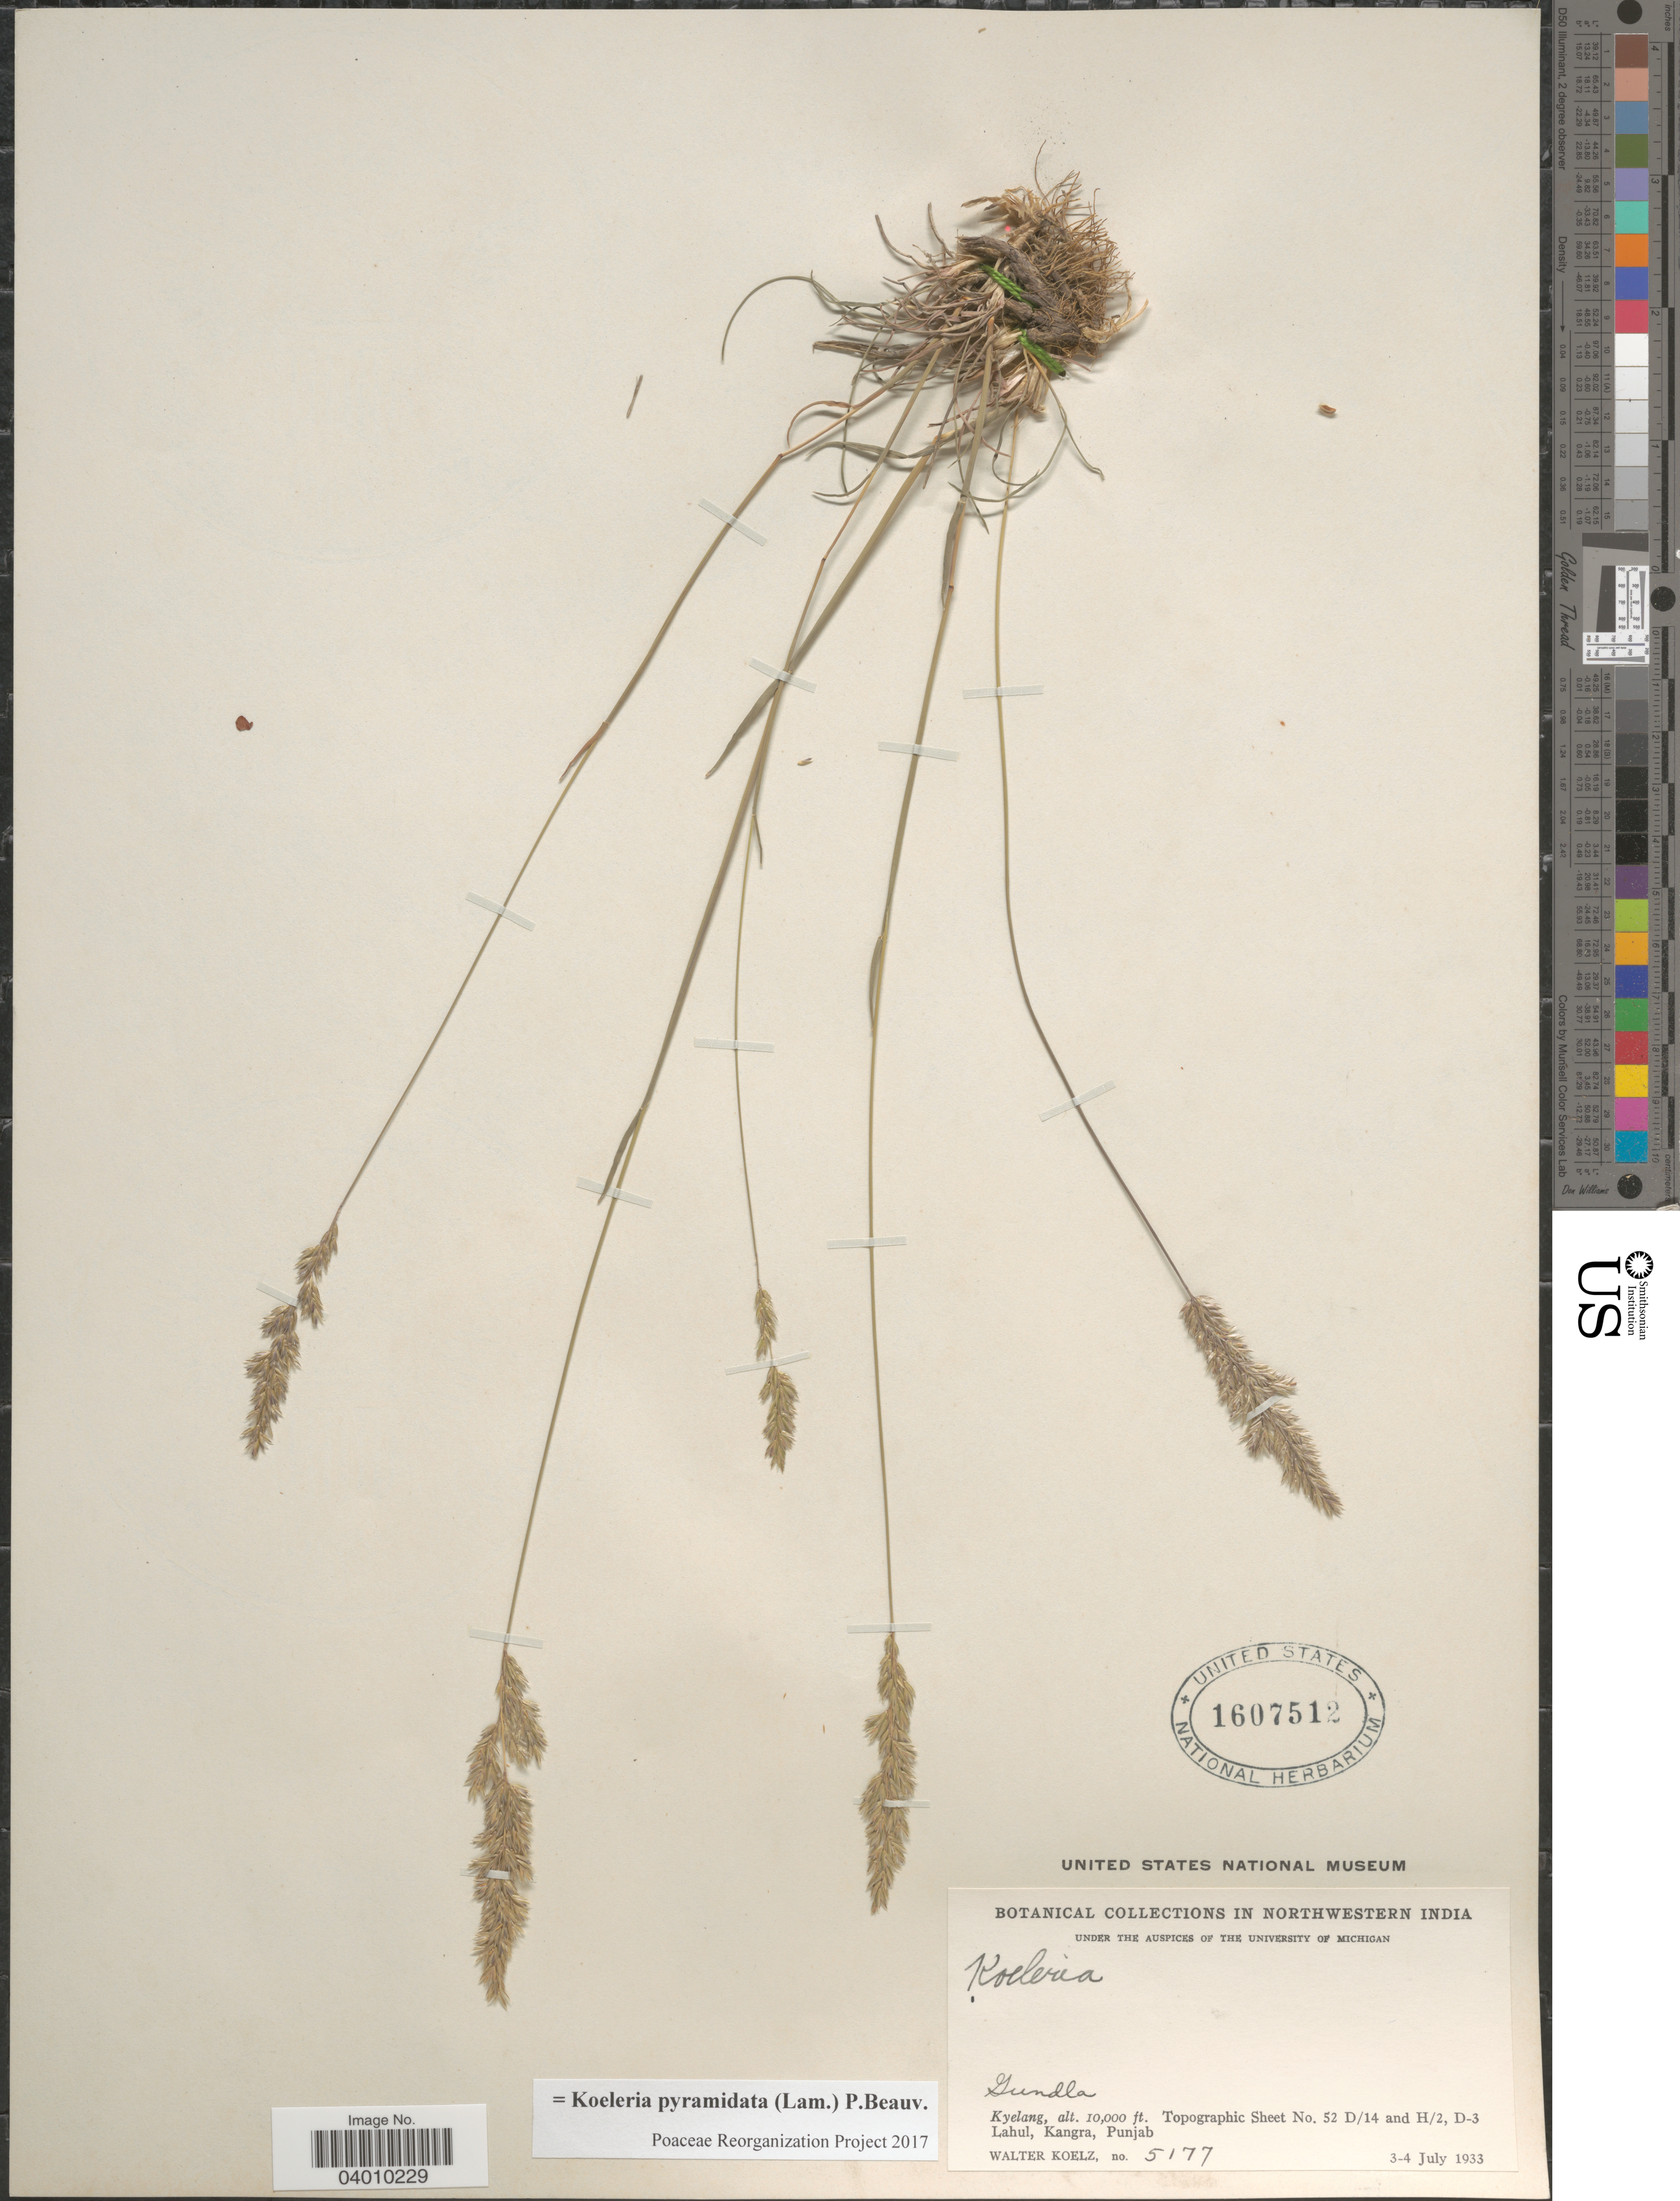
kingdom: Plantae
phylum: Tracheophyta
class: Liliopsida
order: Poales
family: Poaceae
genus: Koeleria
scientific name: Koeleria pyramidata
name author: (Lam.) P. Beauv.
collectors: W. N. Koelz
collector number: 5177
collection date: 1933-07-03/1933-07-04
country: India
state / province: Punjab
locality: Northwestern India. Kyelang, Topographic Sheet No. 52 D/14 and H/2, D-3 Lahul, Kangra, Punjab.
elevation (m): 3048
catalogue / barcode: US 1607512